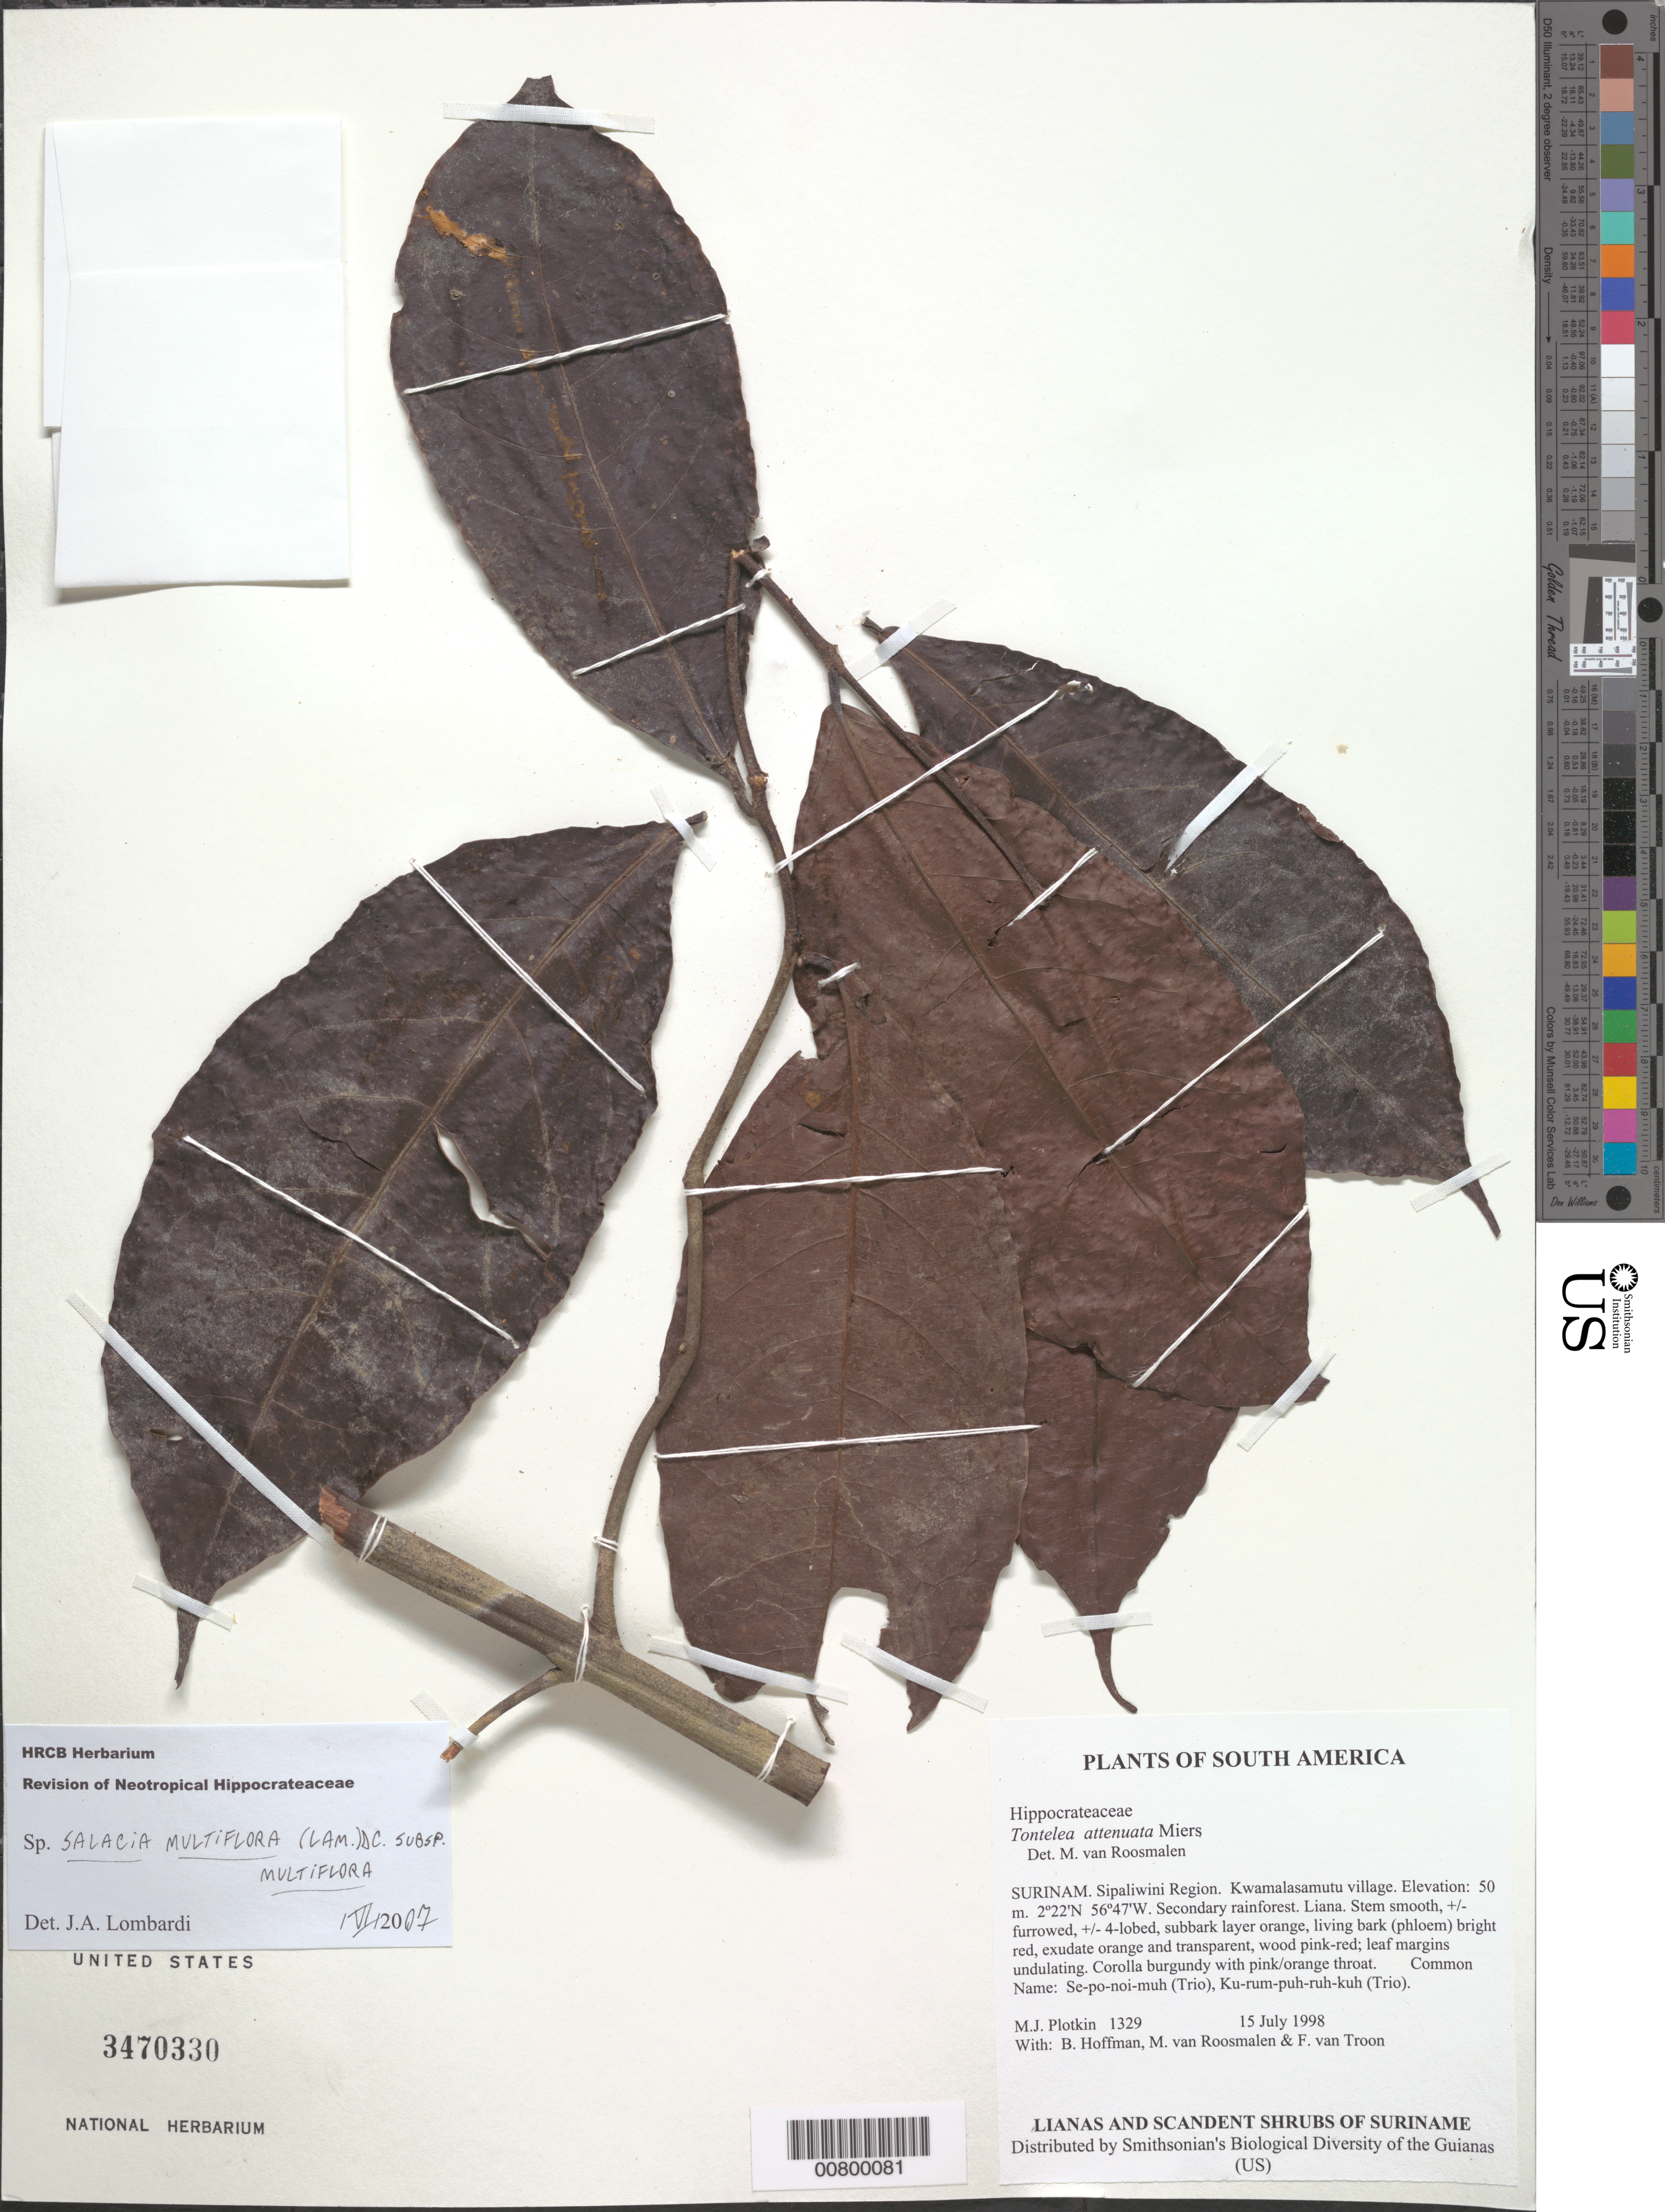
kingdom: Plantae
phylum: Tracheophyta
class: Magnoliopsida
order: Celastrales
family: Celastraceae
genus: Salacia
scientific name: Salacia multiflora subsp. multiflora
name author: (Lam.) DC.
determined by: Lombardi, Julio A.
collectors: M. Plotkin, B. Hoffman & F. Troon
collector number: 1329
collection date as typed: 15-Jul-97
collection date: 1997-07-15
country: Suriname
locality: Sipaliwini Region, Kwamalasamutu village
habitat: Secondary rainforest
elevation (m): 50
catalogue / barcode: US 3470330